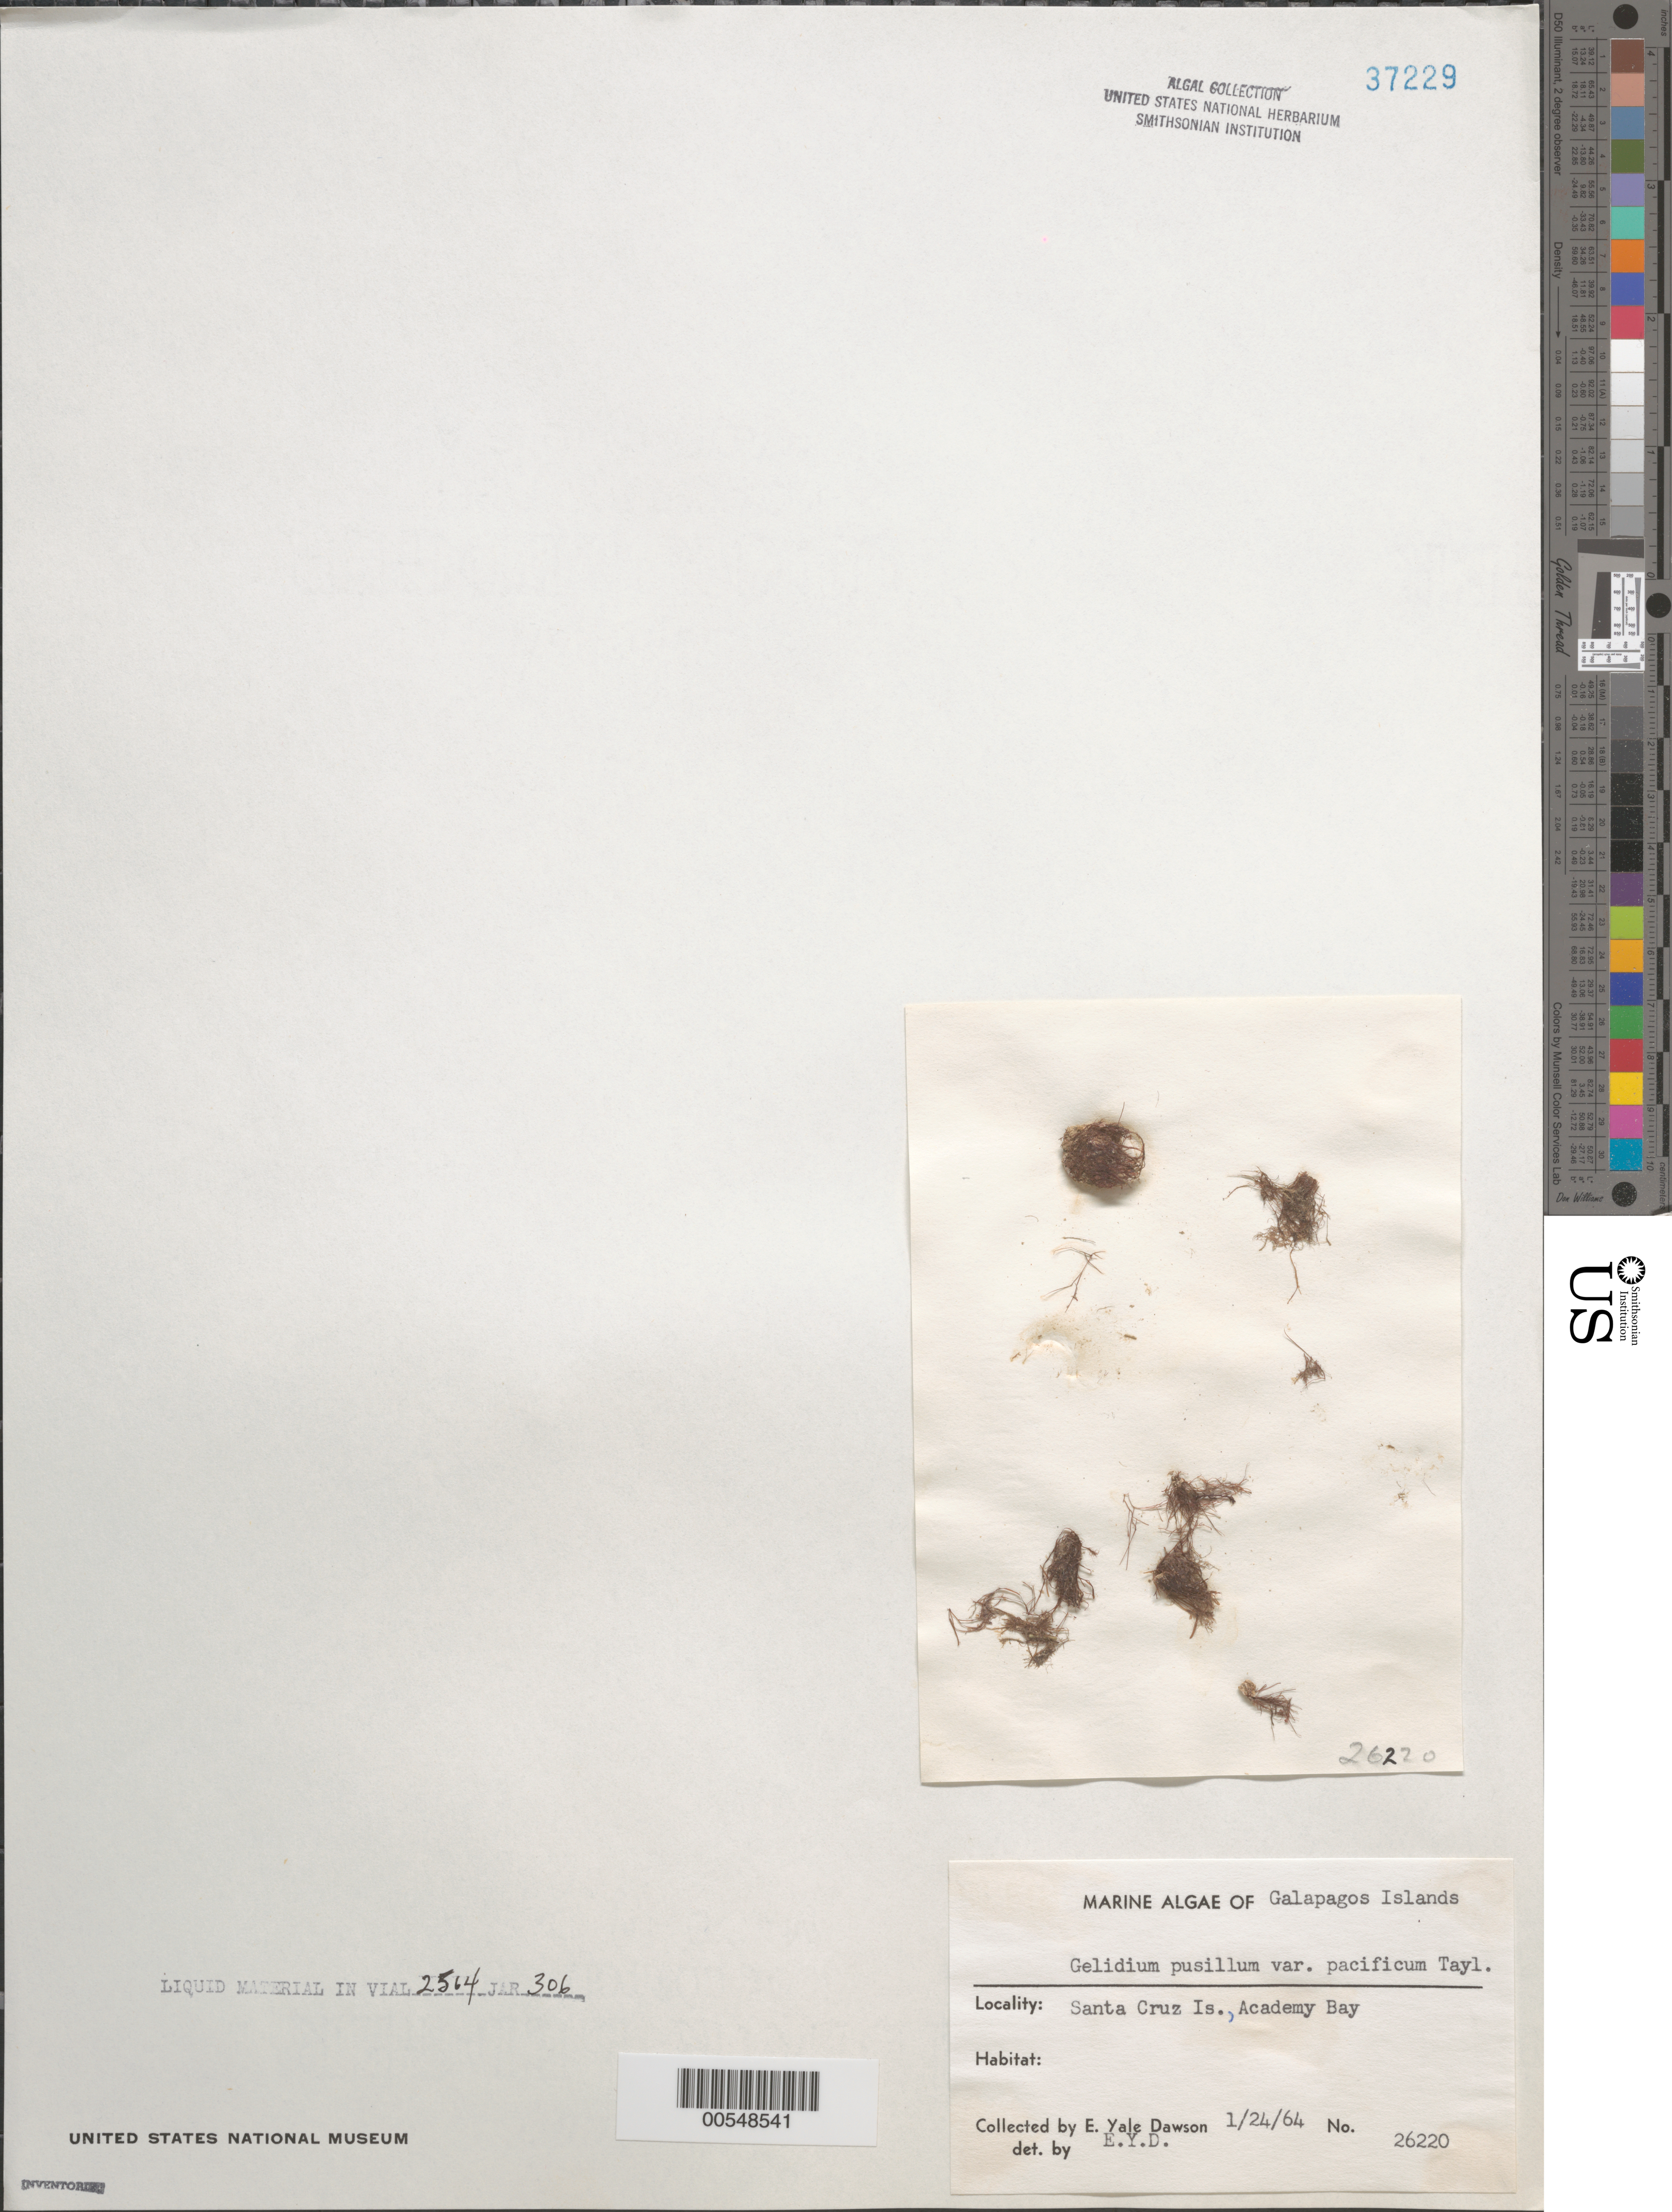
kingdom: Plantae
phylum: Rhodophyta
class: Florideophyceae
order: Gelidiales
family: Gelidiaceae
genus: Gelidium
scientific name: Gelidium pusillum var. pacificum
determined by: Dawson, E. Y.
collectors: E. Y. Dawson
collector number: EYD 26220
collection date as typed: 24 Jan 1964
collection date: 1964-01-24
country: Ecuador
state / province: Colón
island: Santa Cruz [Indefatigable, Chaves]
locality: Academy Bay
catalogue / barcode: US 37229